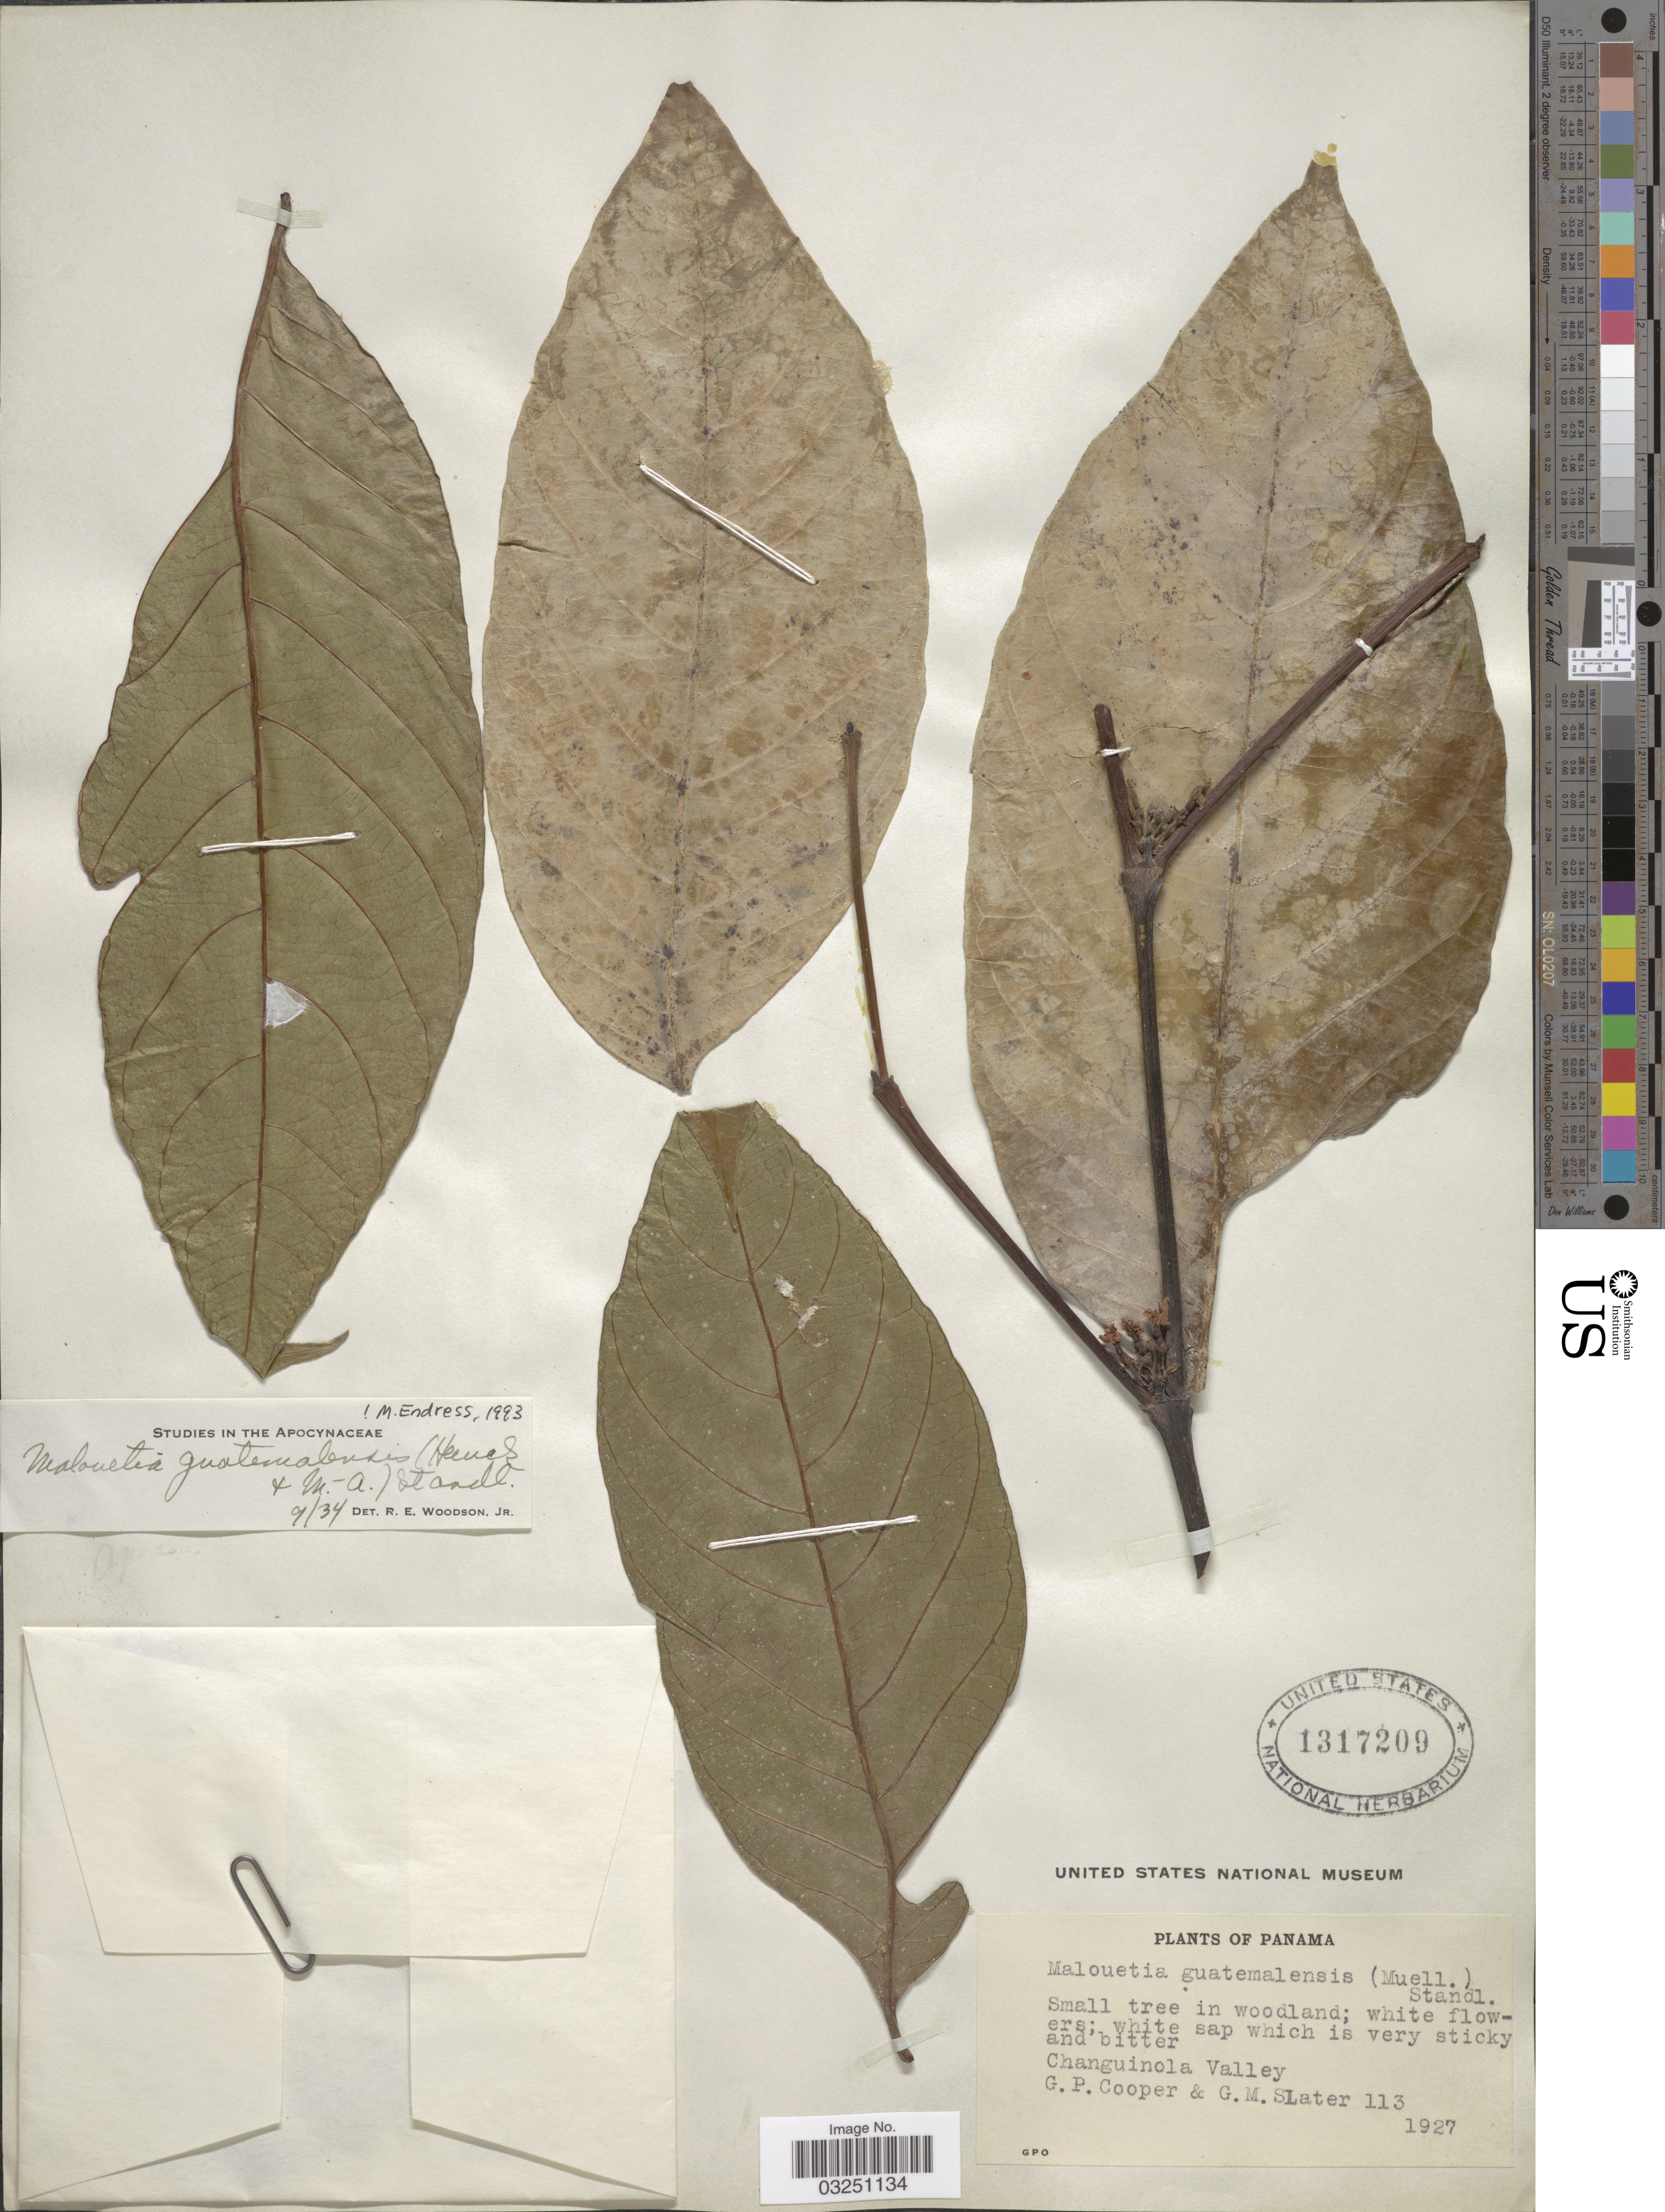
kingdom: Plantae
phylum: Tracheophyta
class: Magnoliopsida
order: Gentianales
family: Apocynaceae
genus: Malouetia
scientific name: Malouetia guatemalensis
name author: (Müll. Arg.) Standl.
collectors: G. Cooper & G. Slater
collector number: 113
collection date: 1927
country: Panama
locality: Changuinola Valley.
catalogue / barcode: US 1317209